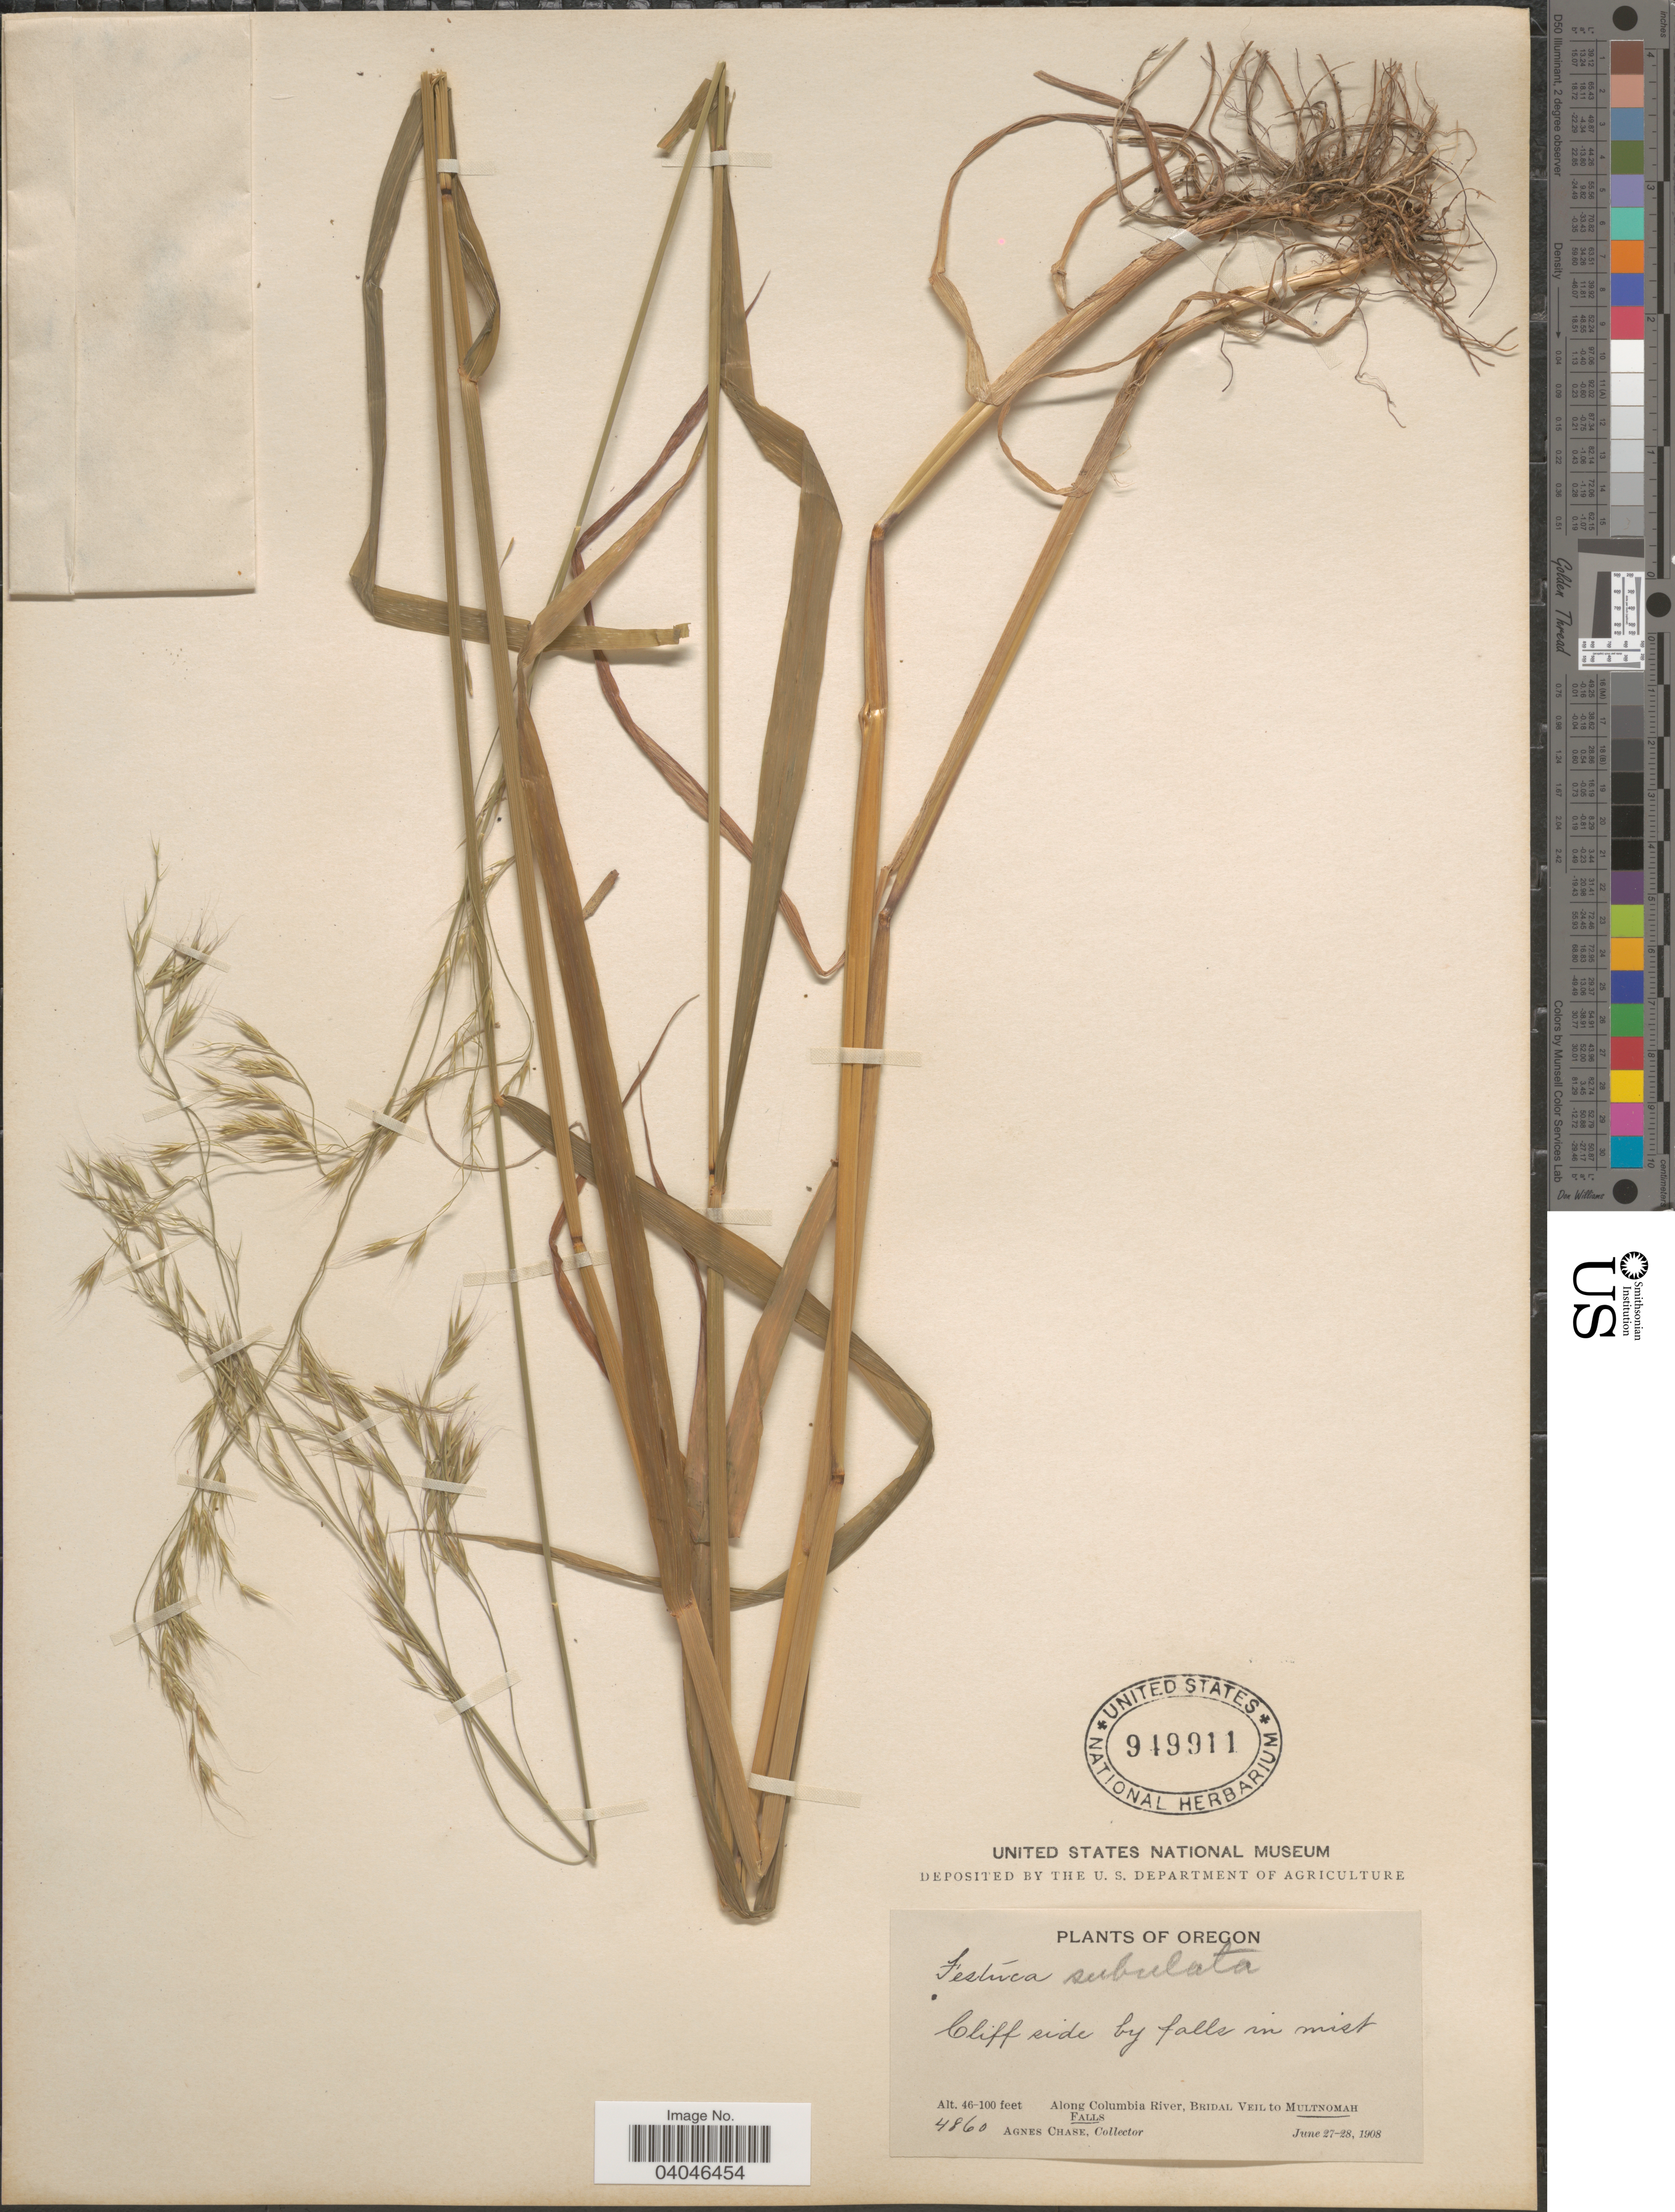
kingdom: Plantae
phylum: Tracheophyta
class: Liliopsida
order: Poales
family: Poaceae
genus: Festuca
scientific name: Festuca subulata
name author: Trin.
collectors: A. Chase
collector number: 4860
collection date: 1908-06-27/1908-06-28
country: United States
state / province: Oregon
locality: Along Columbia River, Bridal Veil to Multnomah Falls.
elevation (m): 14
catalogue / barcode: US 949911